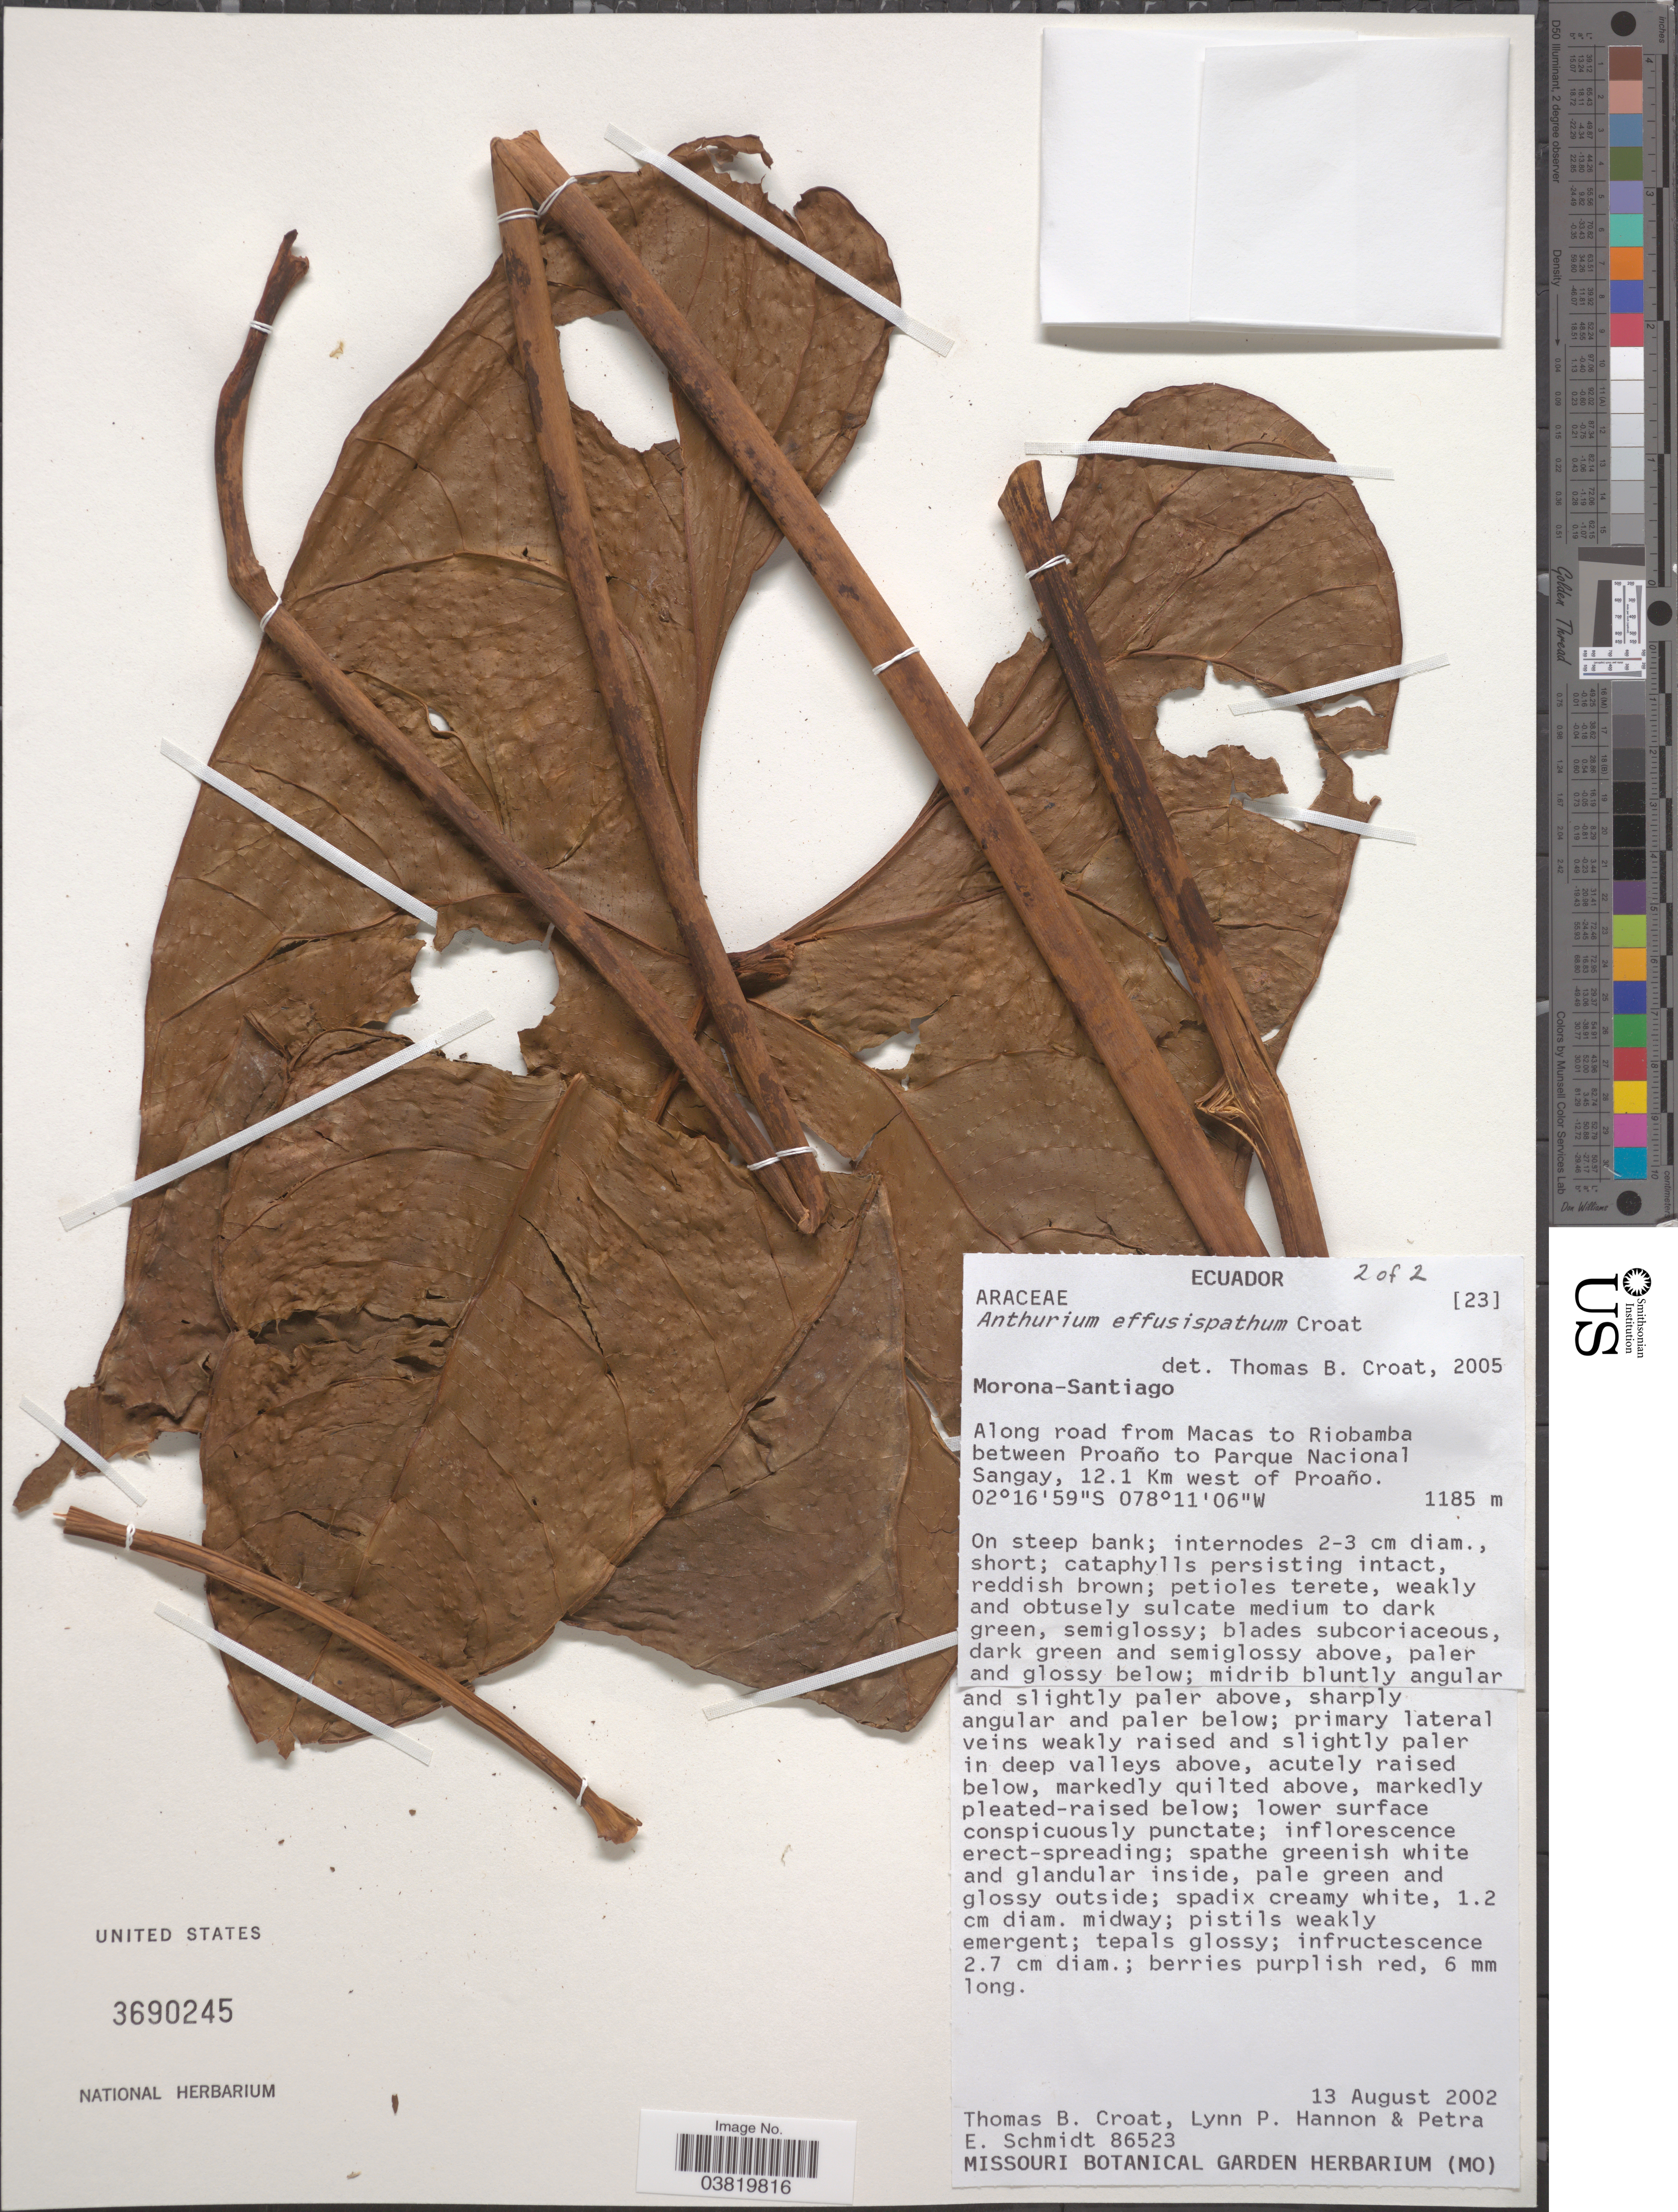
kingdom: Plantae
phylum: Tracheophyta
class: Liliopsida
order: Alismatales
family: Araceae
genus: Anthurium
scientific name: Anthurium effusispathum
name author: Croat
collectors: T. B. Croat, L. Hannon & P. Schmidt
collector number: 86523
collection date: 2002-08-13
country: Ecuador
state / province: Morona-Santiago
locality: Along road from Macas to Riobamba between Proaño to Parque Nacional Sangay, 12.1 Km west of Proaño.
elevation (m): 1185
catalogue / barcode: US 3690245